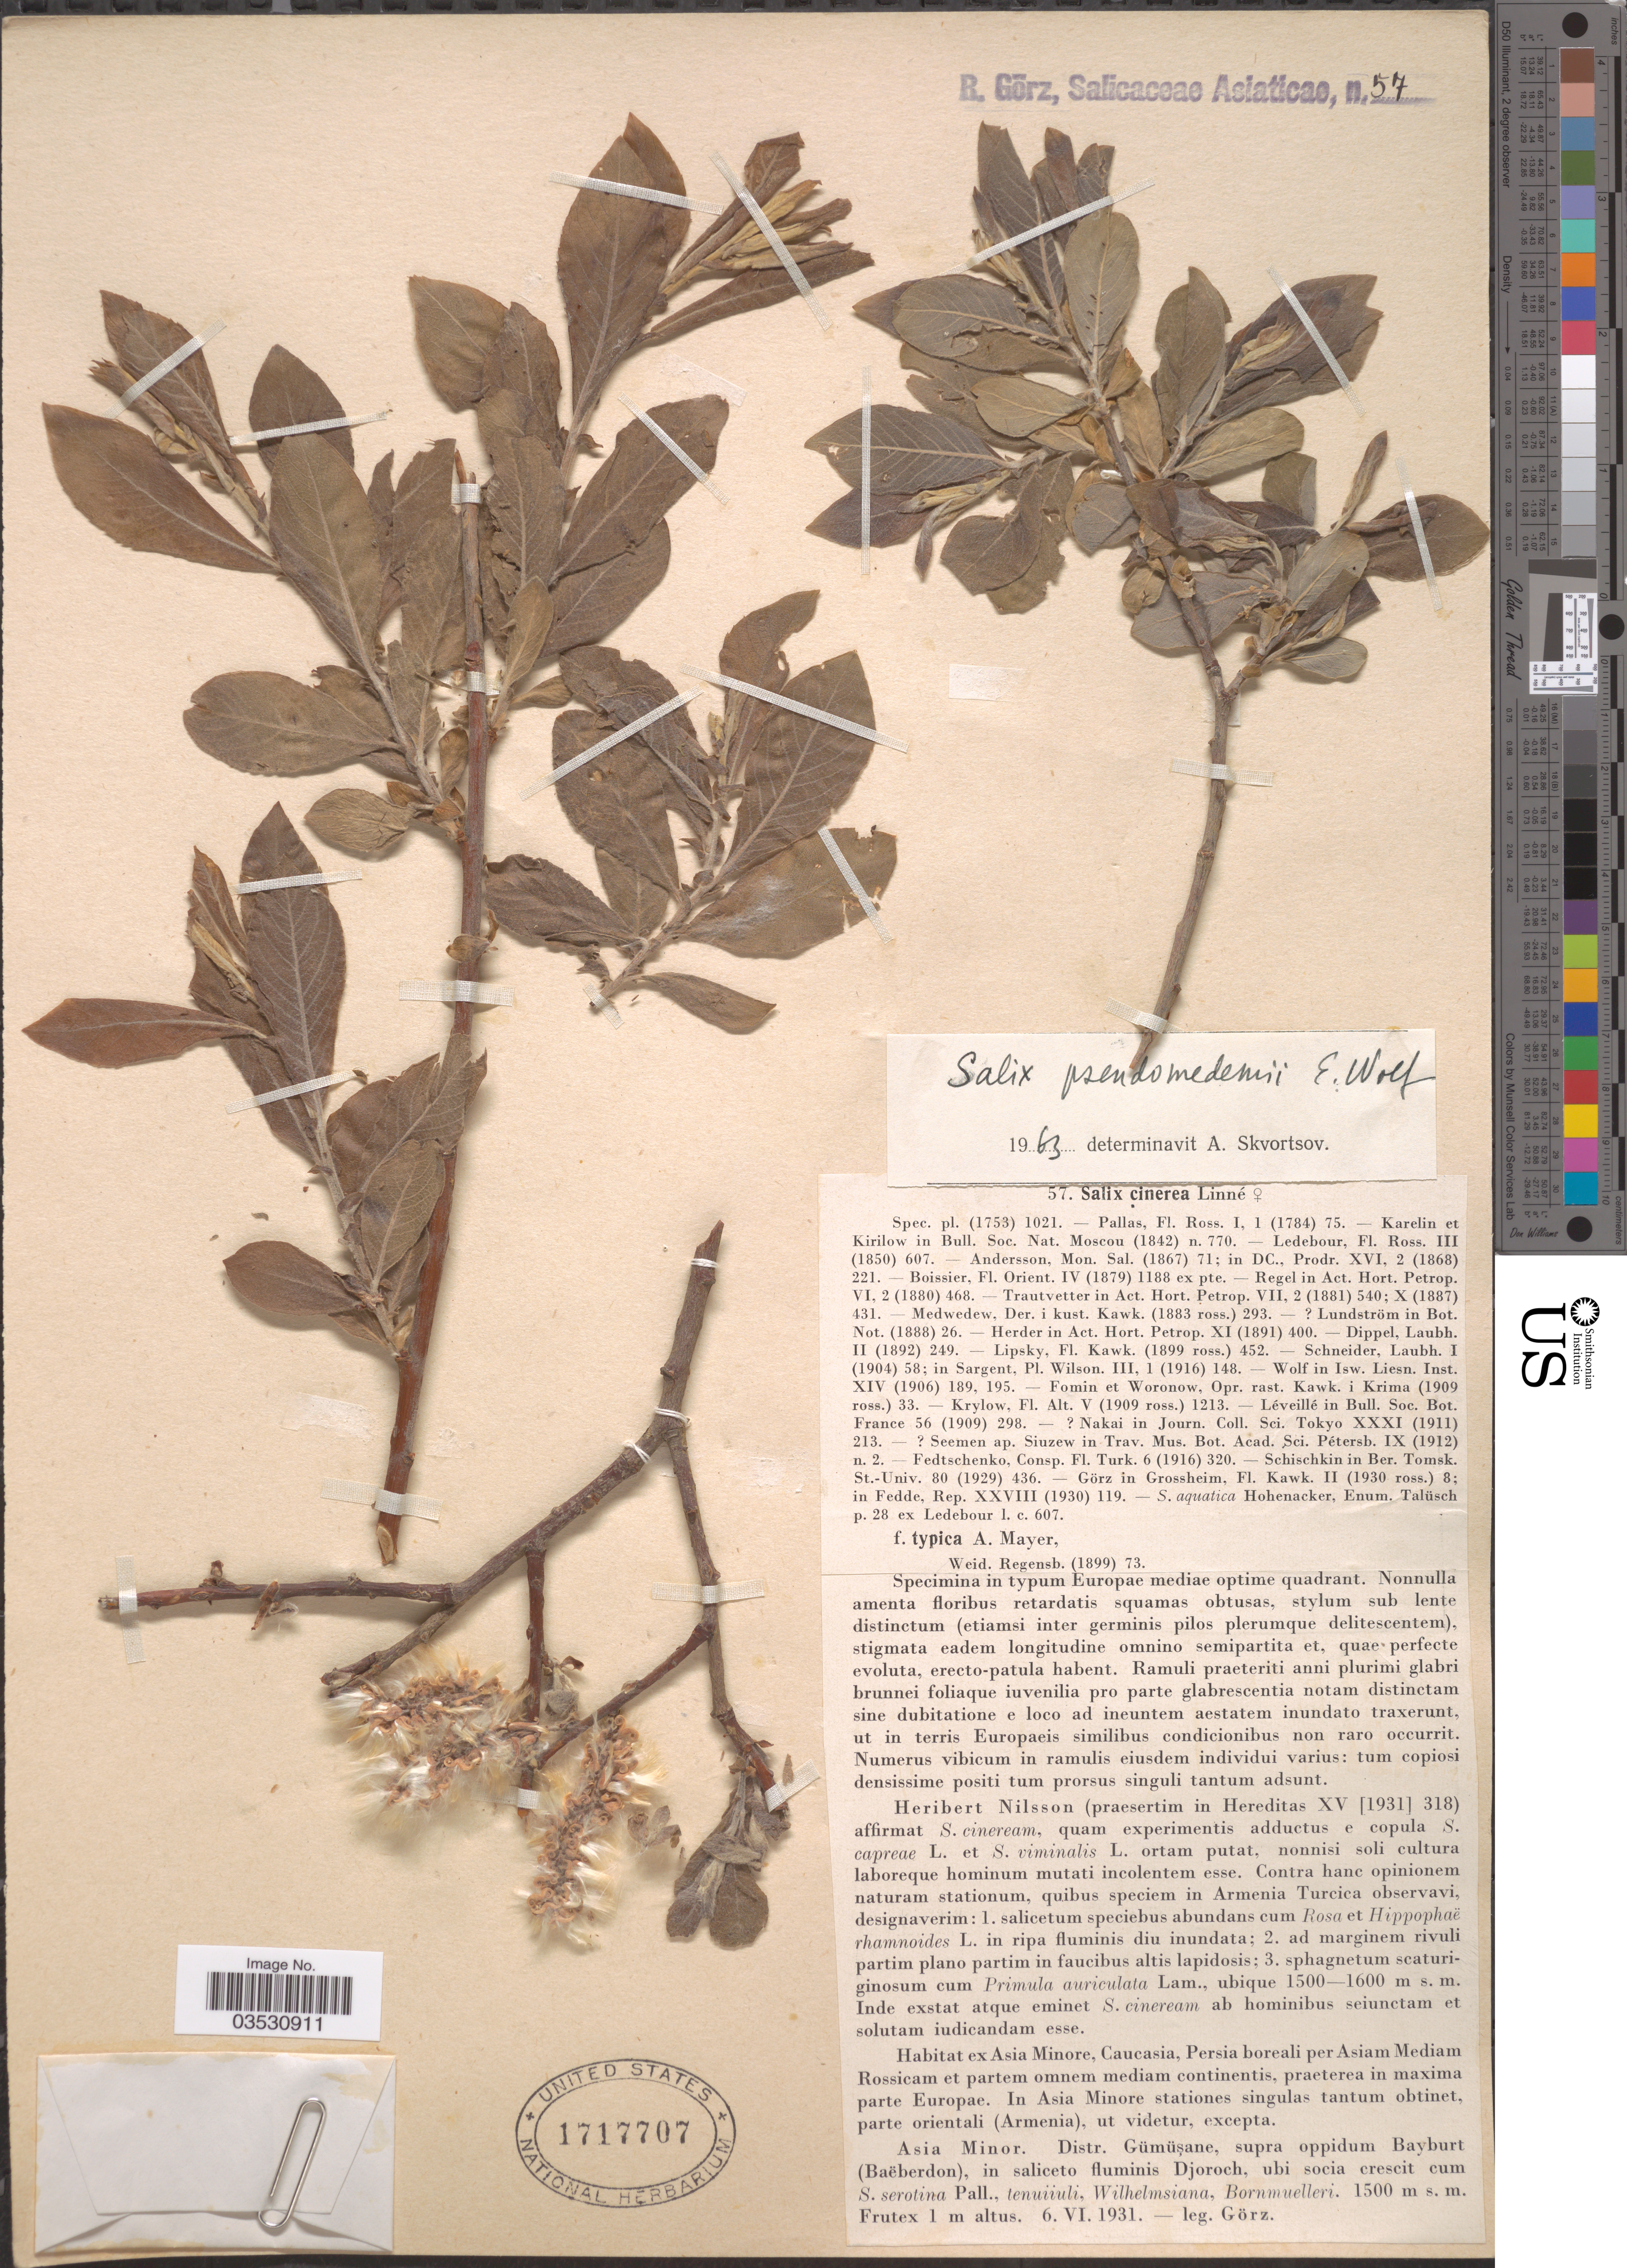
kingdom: Plantae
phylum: Tracheophyta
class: Magnoliopsida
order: Malpighiales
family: Salicaceae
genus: Salix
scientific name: Salix pseudomedemii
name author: E.L. Wolf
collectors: Gorz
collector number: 57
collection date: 1931-06-06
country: Turkey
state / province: Gumushane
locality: Asia Minor. Distr. Gümüsane, supra oppidum Bayburt (Baëberdon), in saliceto fluminis Djoroch, ubi socia crescit cum.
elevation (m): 1500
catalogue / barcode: US 1717707